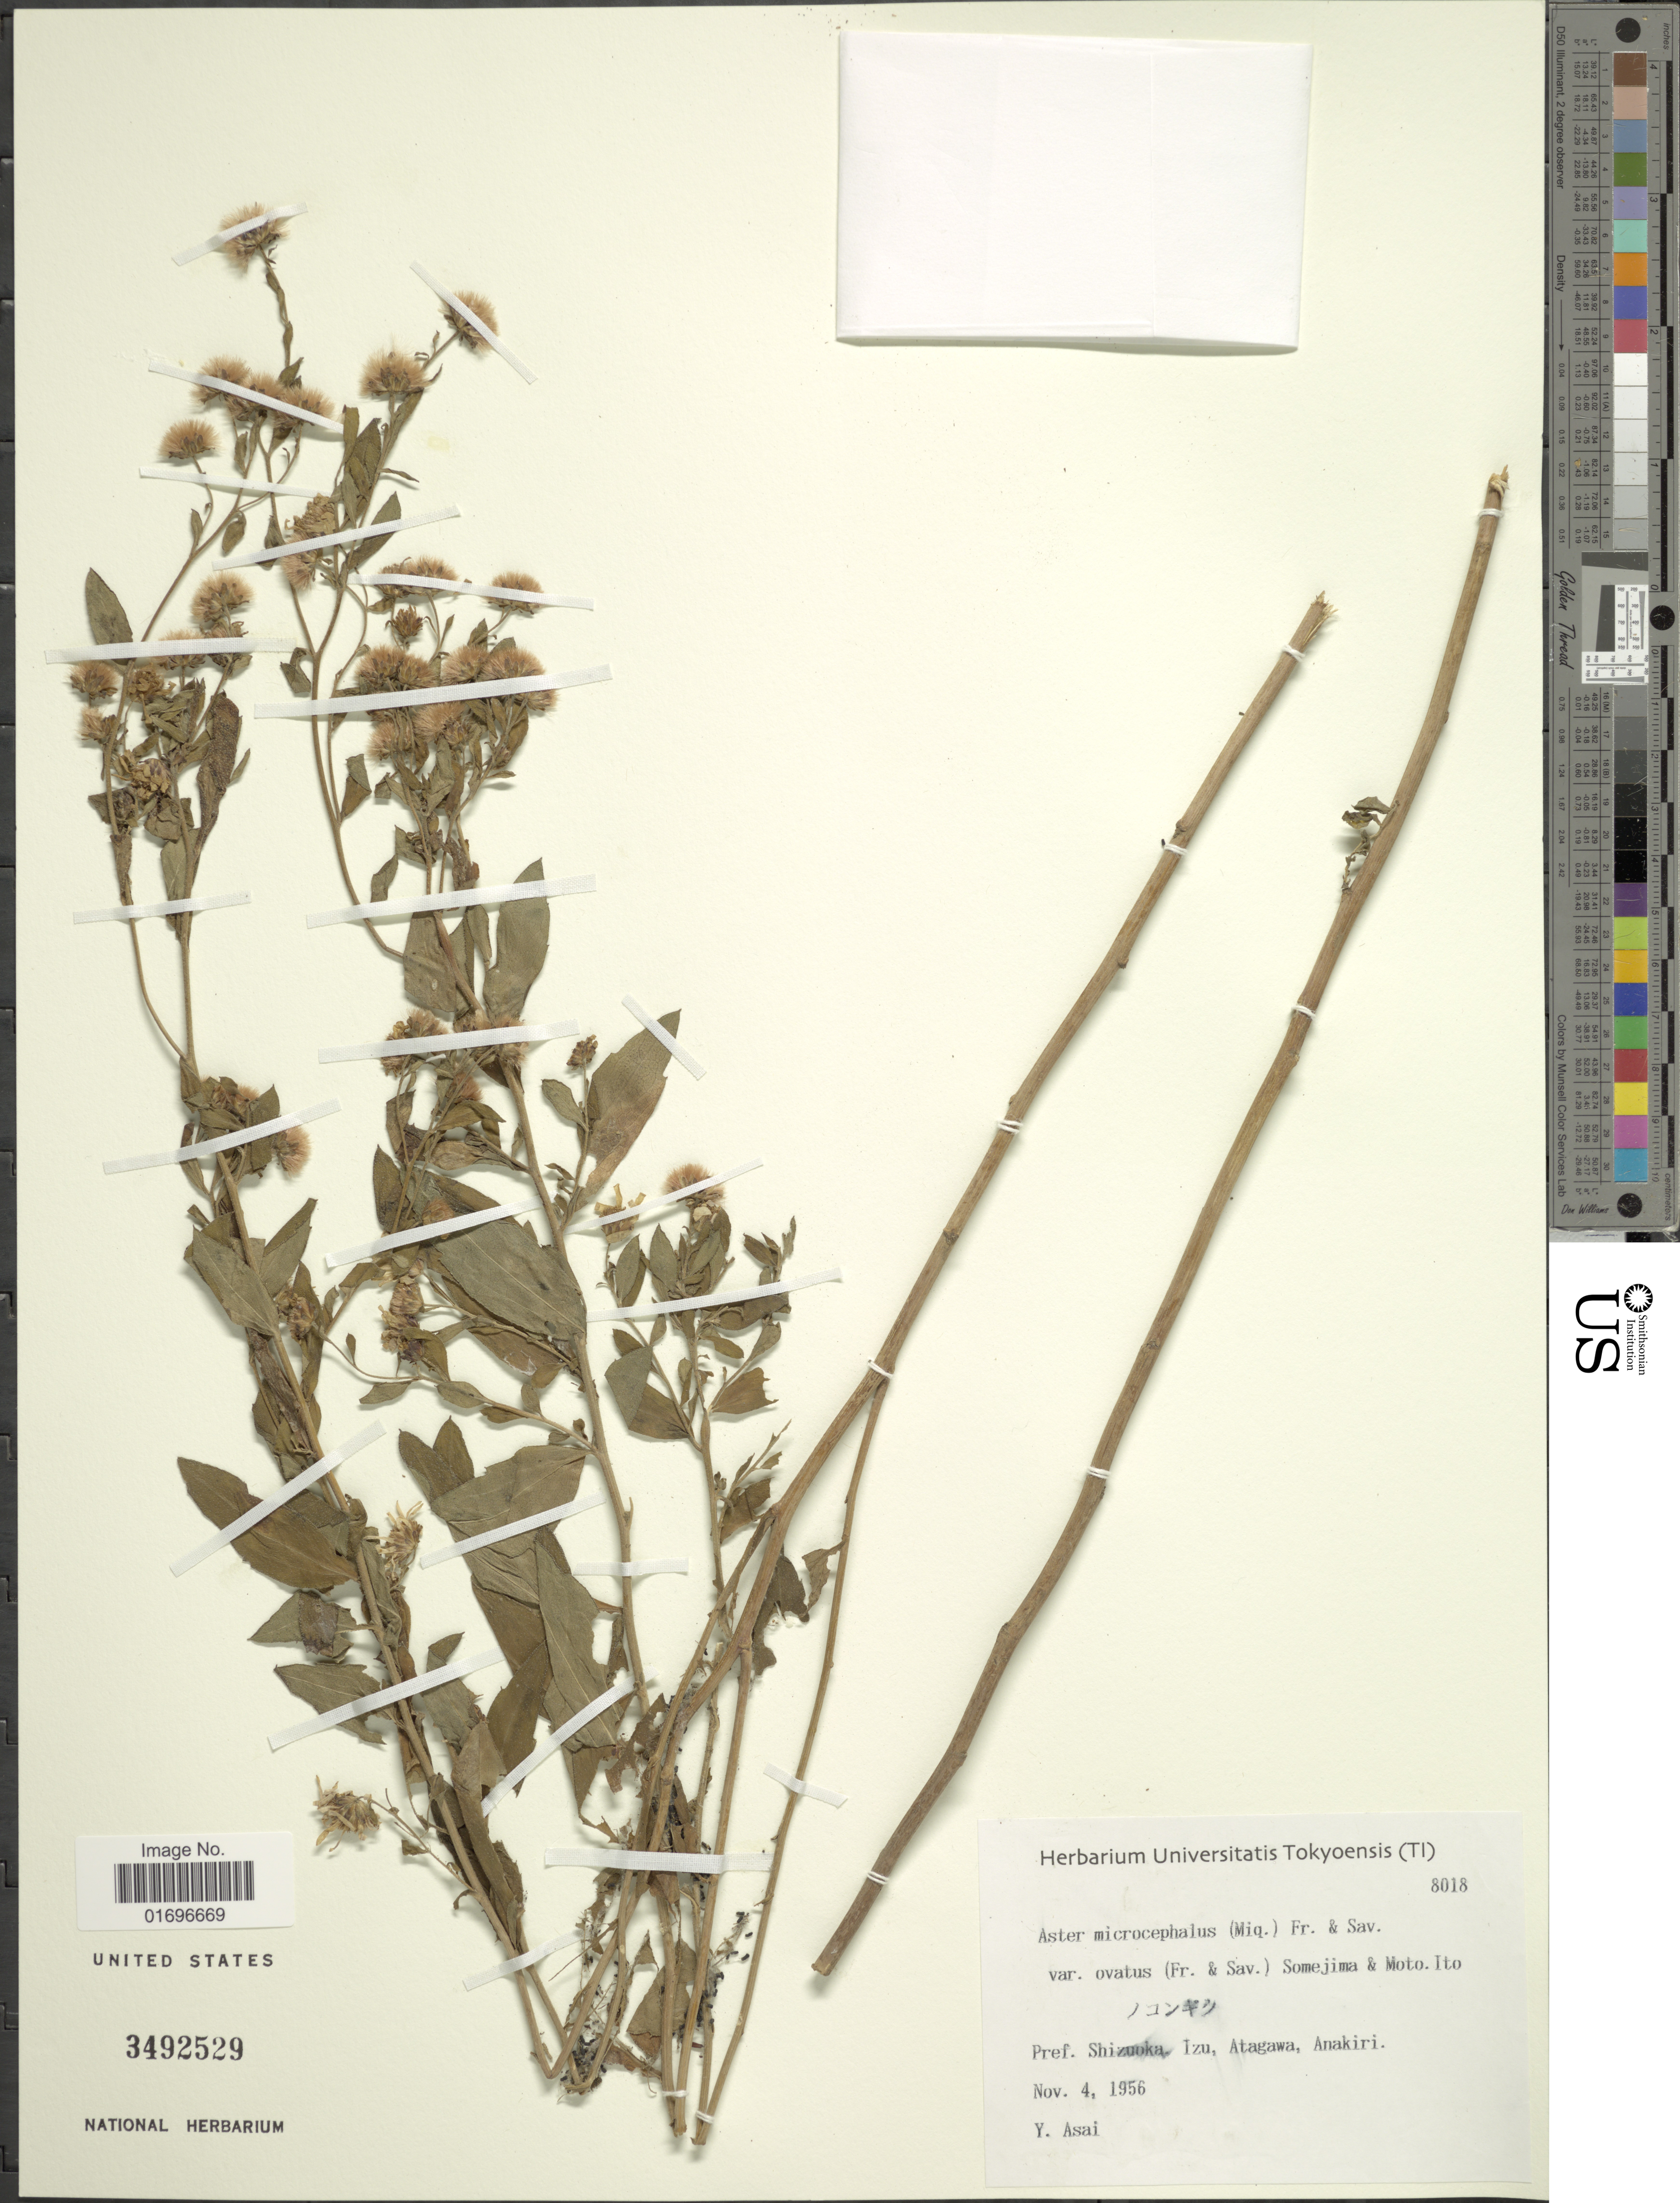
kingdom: Plantae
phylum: Tracheophyta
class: Magnoliopsida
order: Asterales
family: Asteraceae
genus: Aster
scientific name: Aster microcephalus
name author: (Miq.) Franch. & Sav.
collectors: Y. Asai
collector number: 8018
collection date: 1956-11-04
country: Japan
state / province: Sizuoka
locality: Pref. Shizuoka, Izu, Atagawa, Anakiri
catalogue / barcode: US 3492529